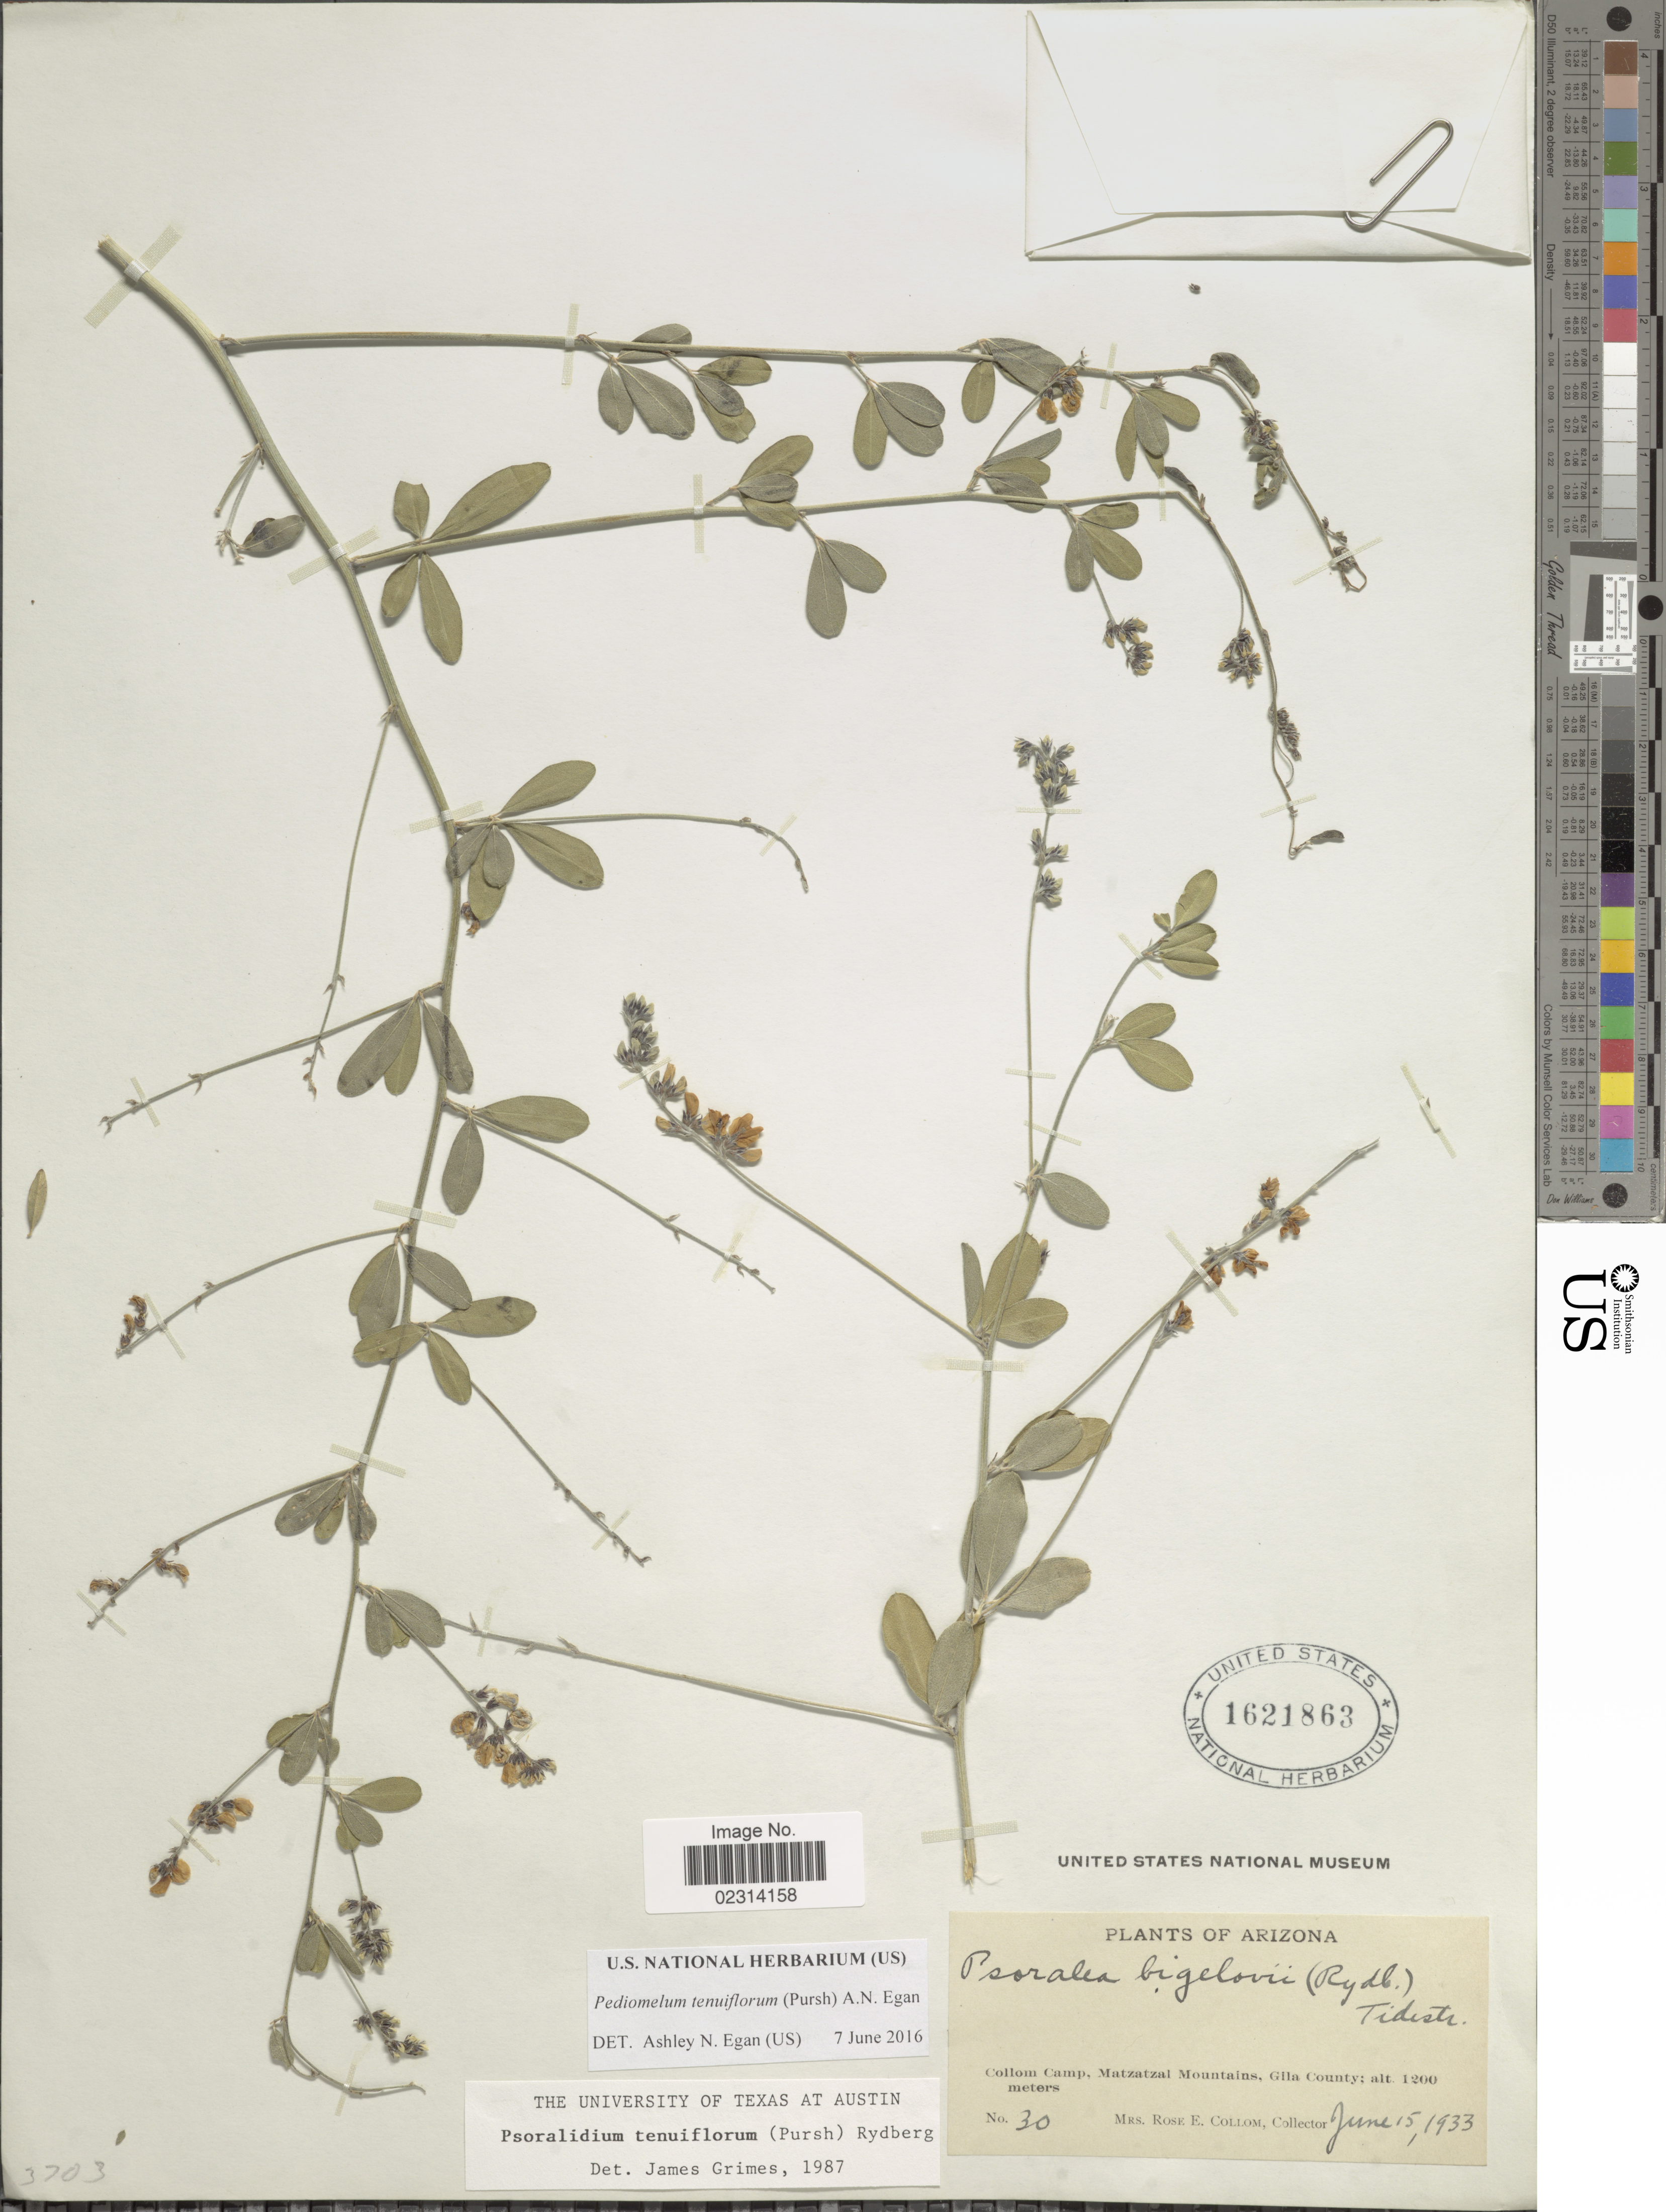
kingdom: Plantae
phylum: Tracheophyta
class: Magnoliopsida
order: Fabales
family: Fabaceae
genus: Psoralidium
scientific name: Psoralidium tenuiflorum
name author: (Pursh) Rydb.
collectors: R. E. Collom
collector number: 30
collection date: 1933-06-15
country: United States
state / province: Arizona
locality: Collom Camp, Matzatzal Mountains, Gila County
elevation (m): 1200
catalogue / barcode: US 1621863